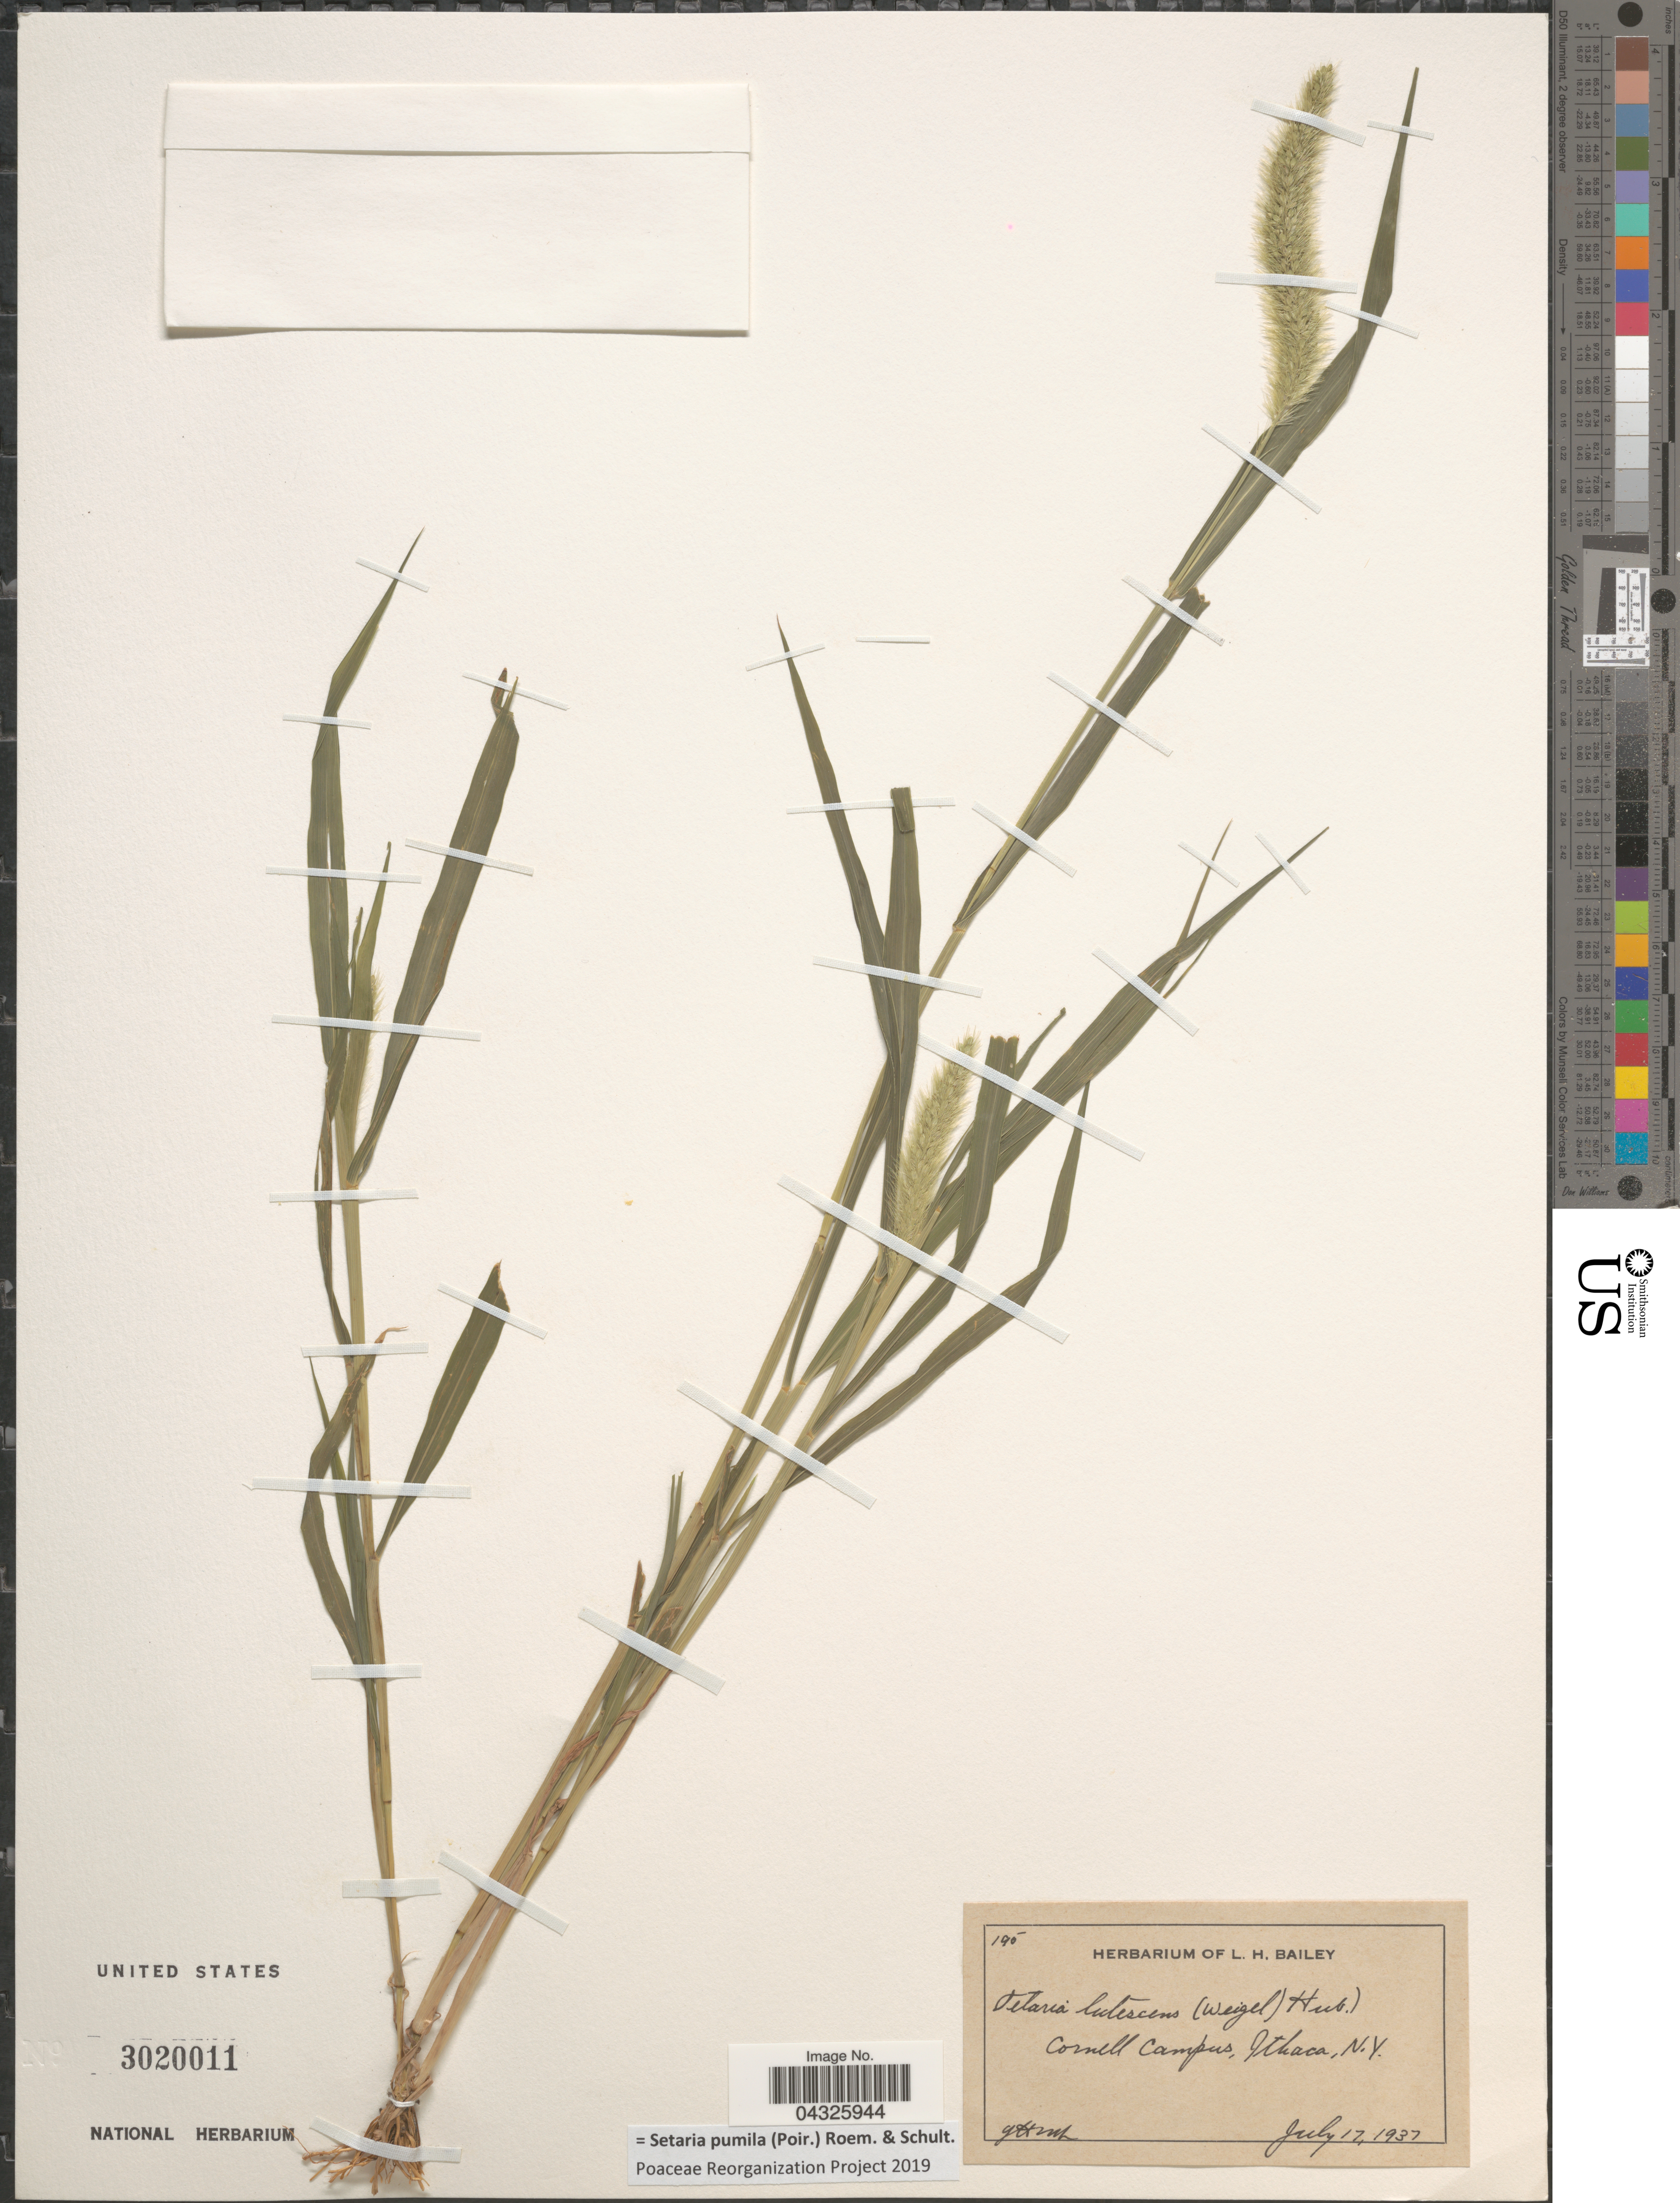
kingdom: Plantae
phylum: Tracheophyta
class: Liliopsida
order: Poales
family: Poaceae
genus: Setaria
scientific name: Setaria pumila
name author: (Poir.) Roem. & Schult.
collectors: L. H. Bailey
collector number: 195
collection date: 1937-07-17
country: United States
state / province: New York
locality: Cornell Campus, Ithaca.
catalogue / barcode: US 3020011